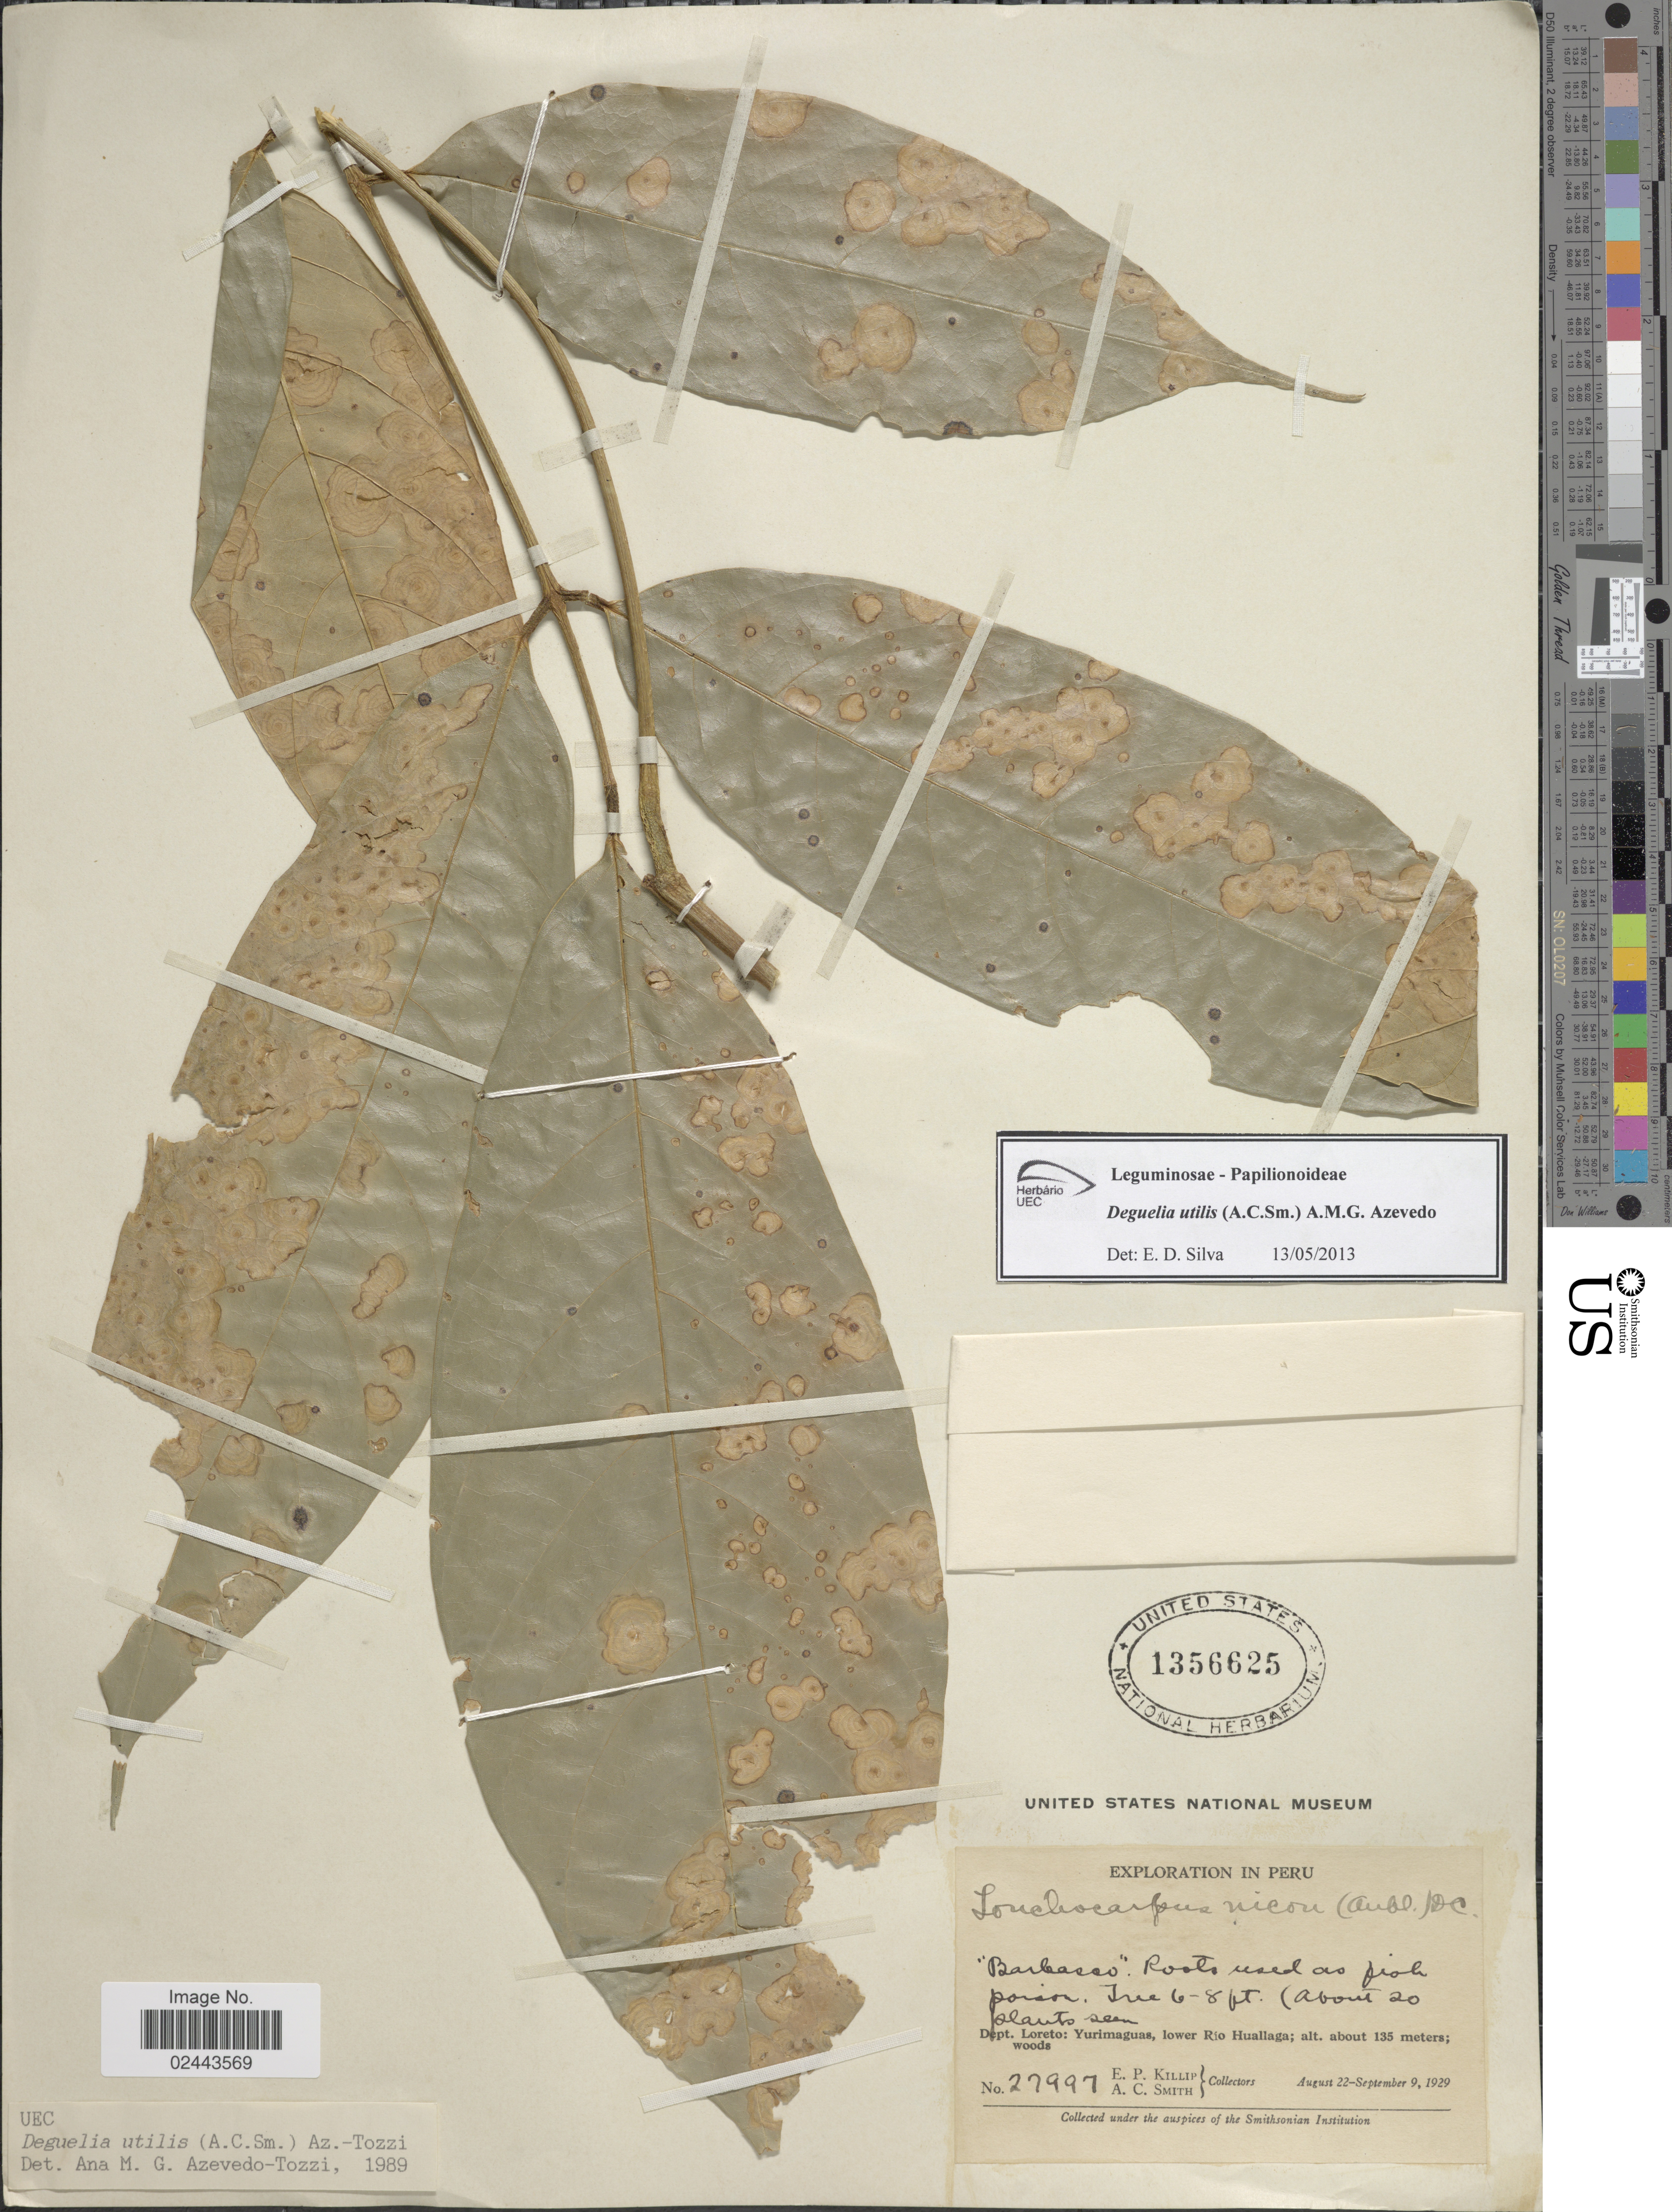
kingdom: Plantae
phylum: Tracheophyta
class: Magnoliopsida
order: Fabales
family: Fabaceae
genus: Deguelia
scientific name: Deguelia utilis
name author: (A.C. Sm.) A.M.G. Azevedo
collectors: E. P. Killip & A. C. Smith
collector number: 27997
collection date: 1929-08-22/1929-09-09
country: Peru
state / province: Loreto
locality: Yurimaguas, lower Rio Huallaga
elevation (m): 135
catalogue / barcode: US 1356625